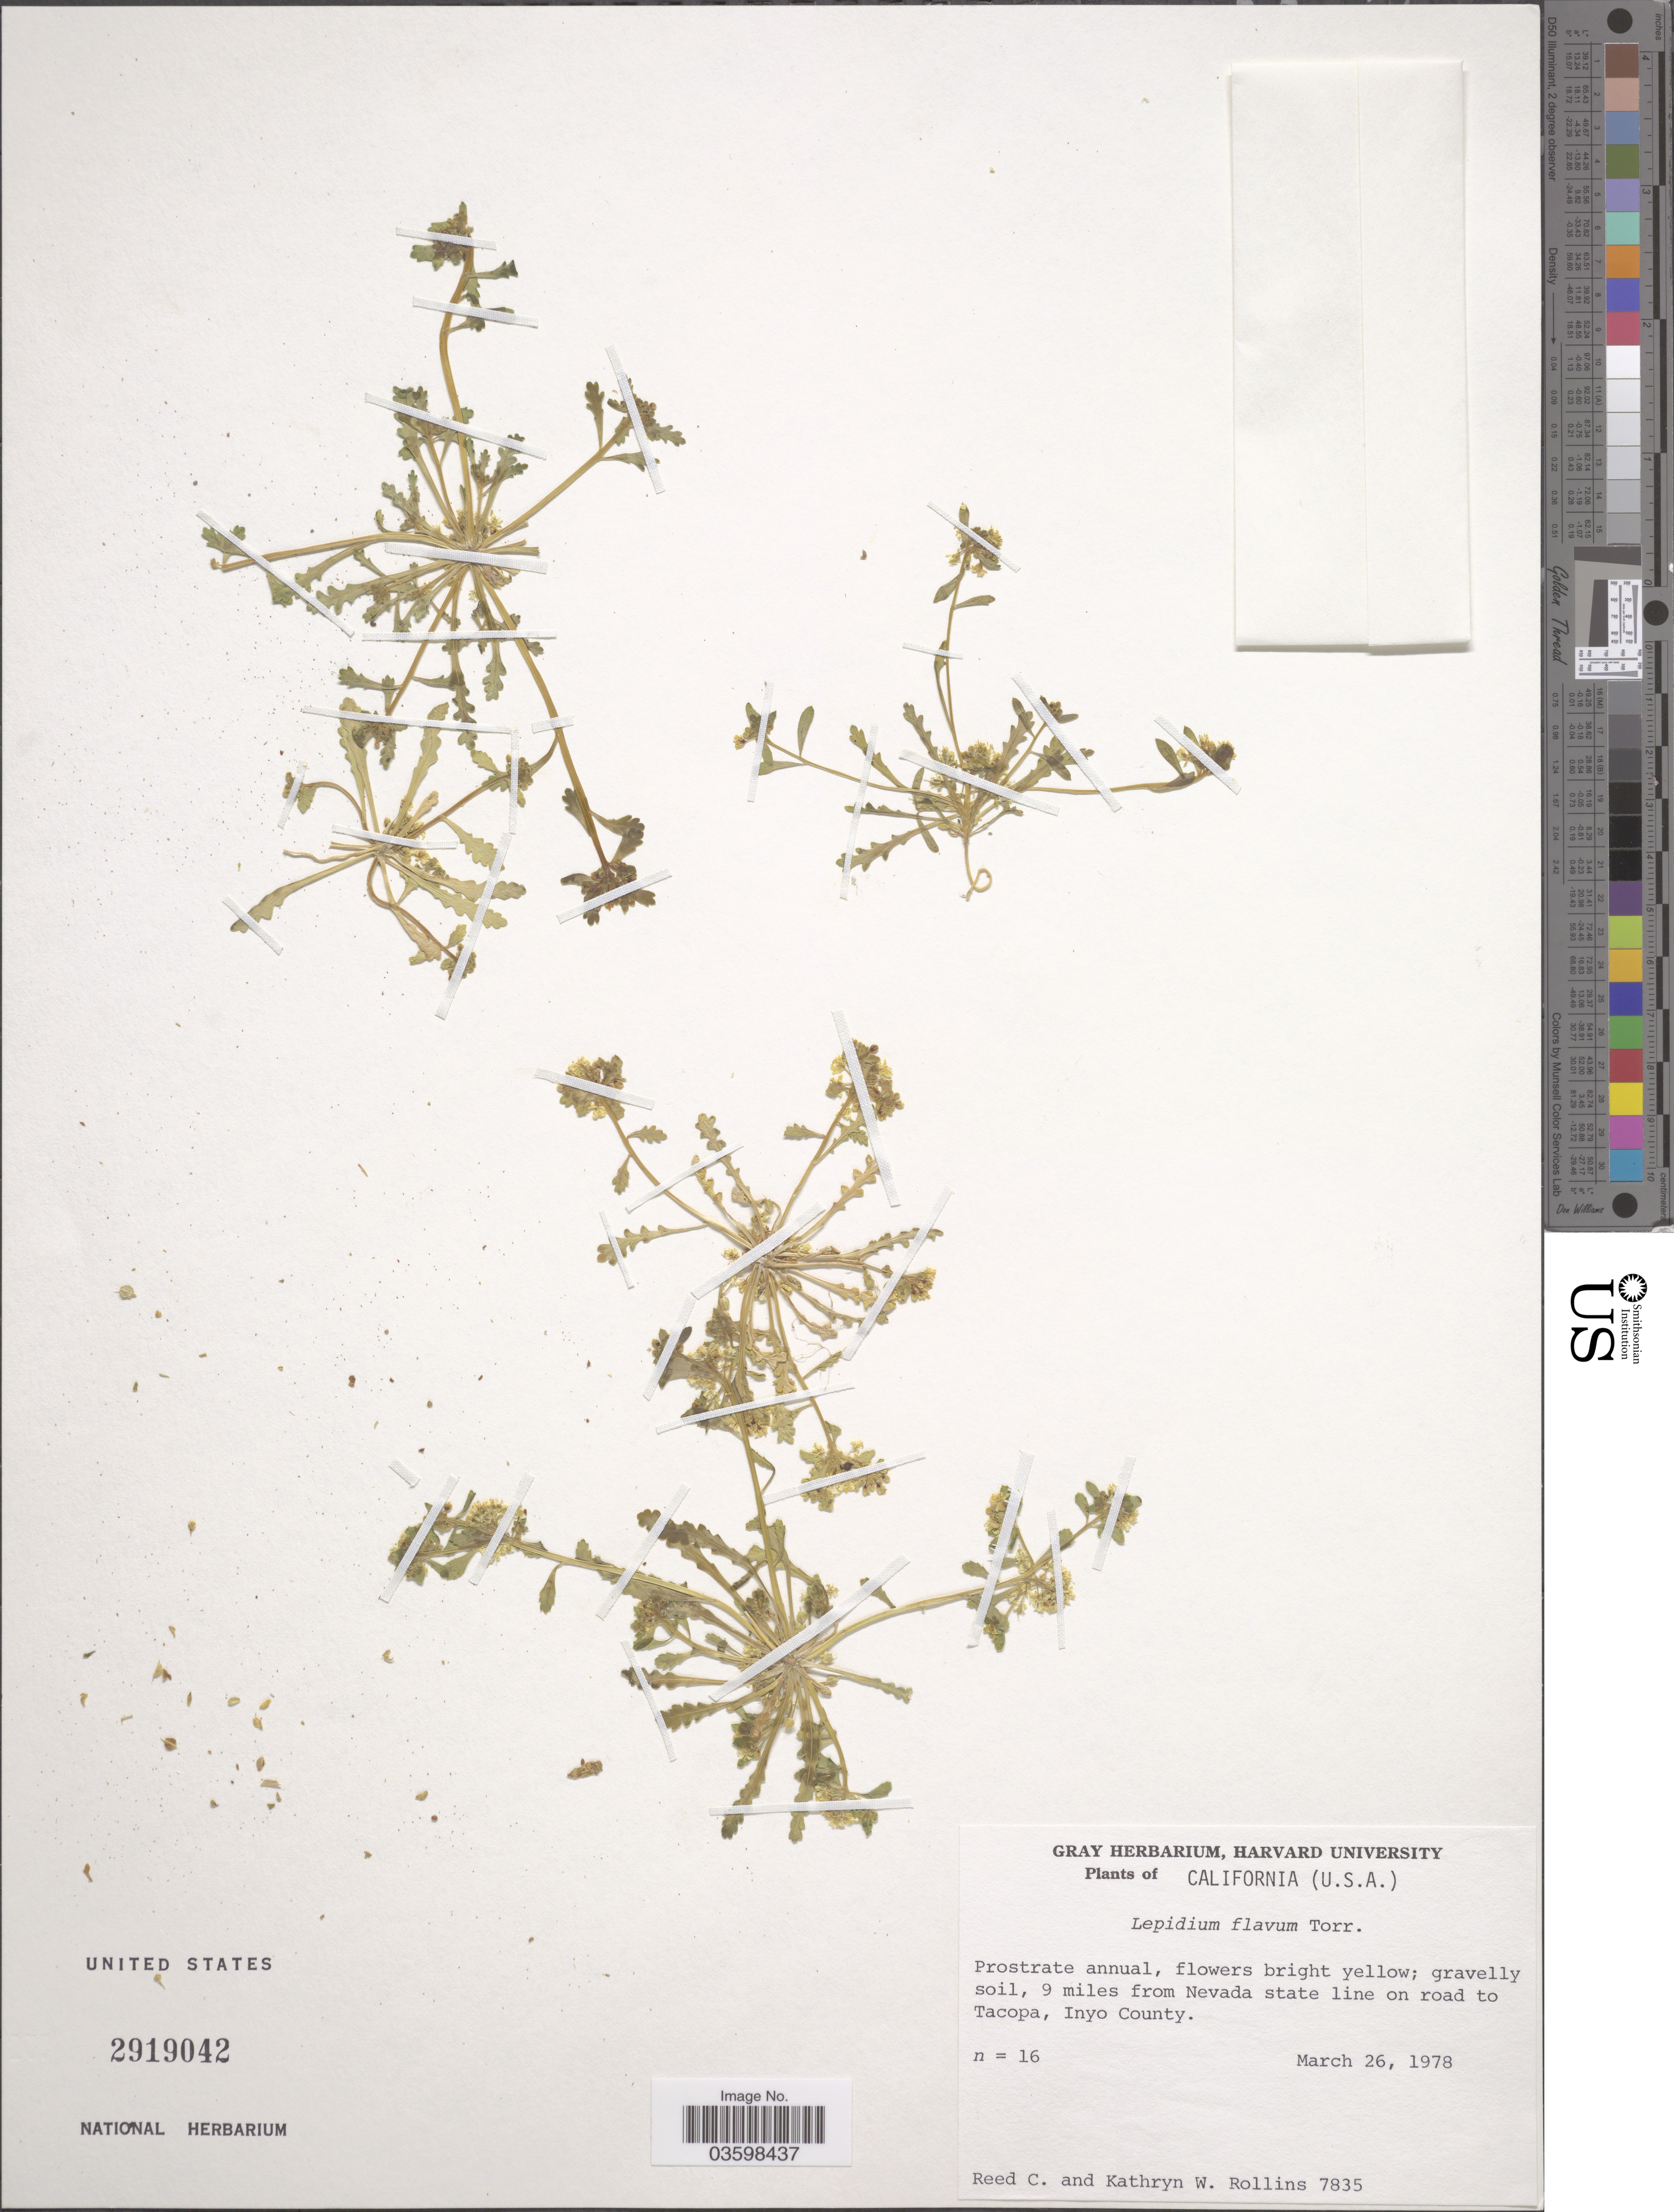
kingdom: Plantae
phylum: Tracheophyta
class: Magnoliopsida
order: Brassicales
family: Brassicaceae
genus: Lepidium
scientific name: Lepidium flavum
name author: Torr.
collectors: R. C. Rollins & K. W. Rollins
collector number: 7835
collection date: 1978-03-26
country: United States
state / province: California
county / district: Inyo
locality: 9 miles from Nevada state line on road to Tacopa, Inyo County.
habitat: gravelly soil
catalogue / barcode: US 2919042